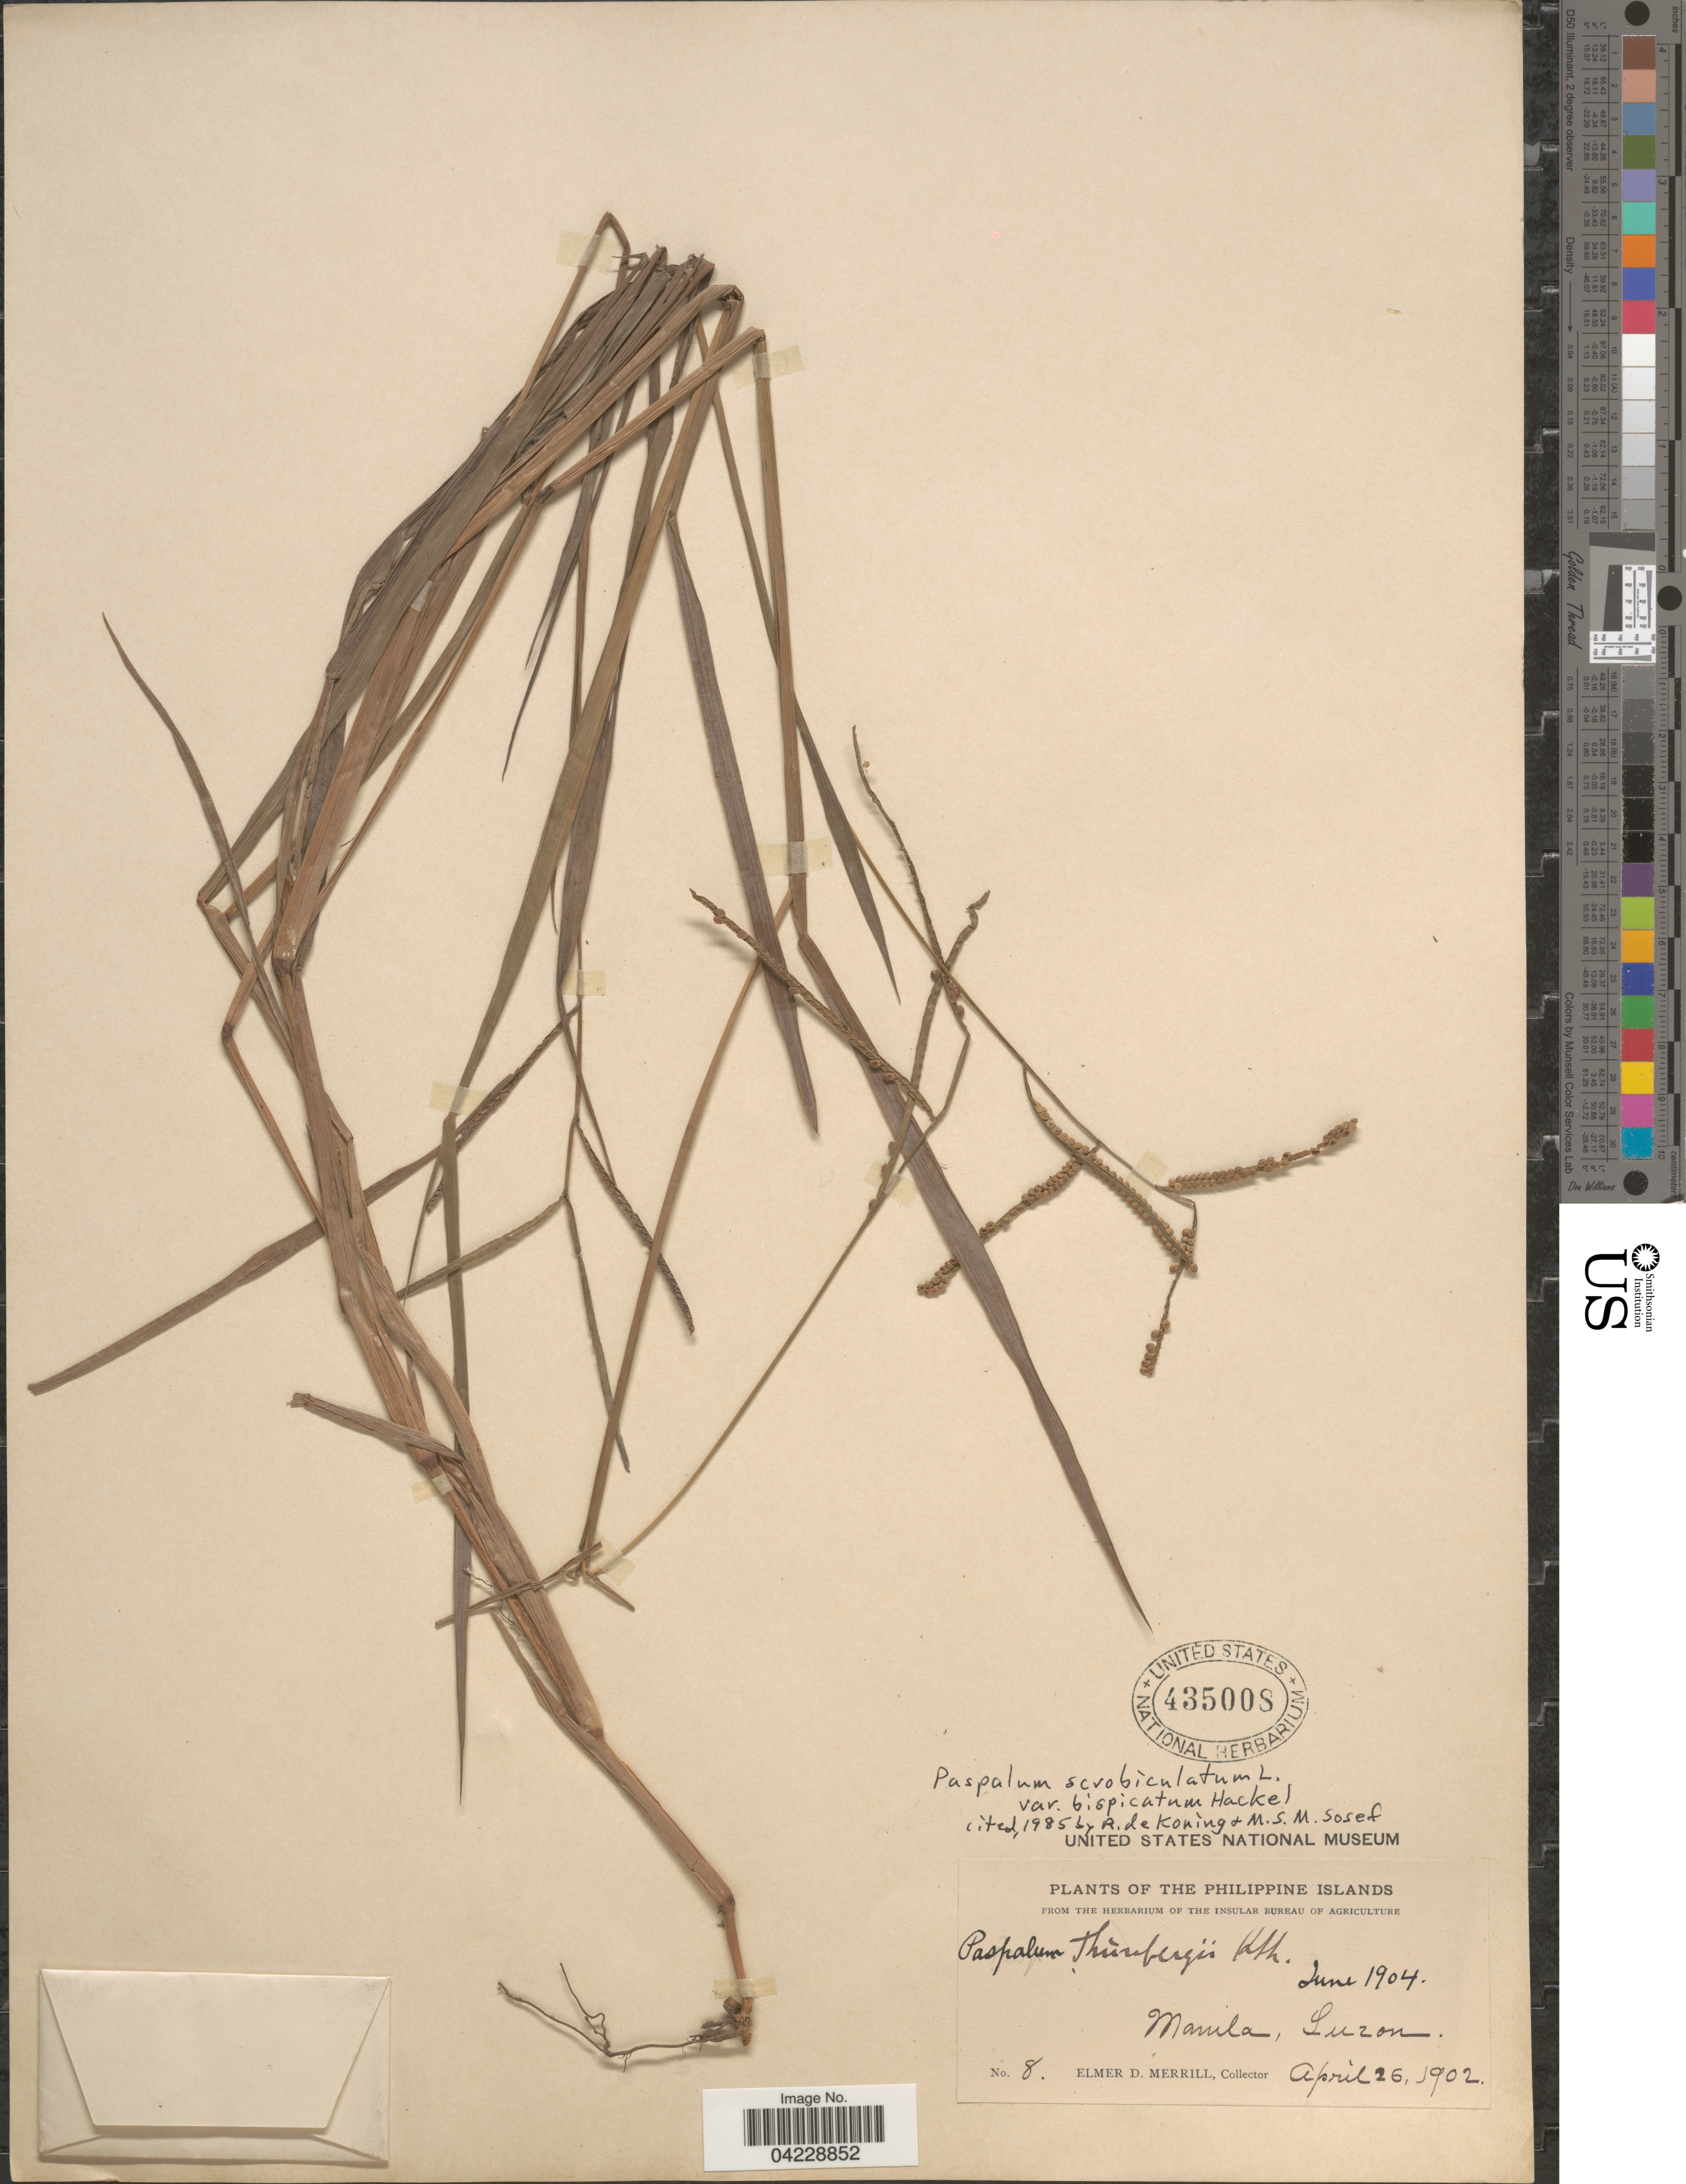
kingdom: Plantae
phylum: Tracheophyta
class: Liliopsida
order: Poales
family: Poaceae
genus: Paspalum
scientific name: Paspalum scrobiculatum var. bispicatum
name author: Hack. ex Merr.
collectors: E. D. Merrill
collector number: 8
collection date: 1902-04-26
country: Philippines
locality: Manila, Luzon.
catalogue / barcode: US 435008